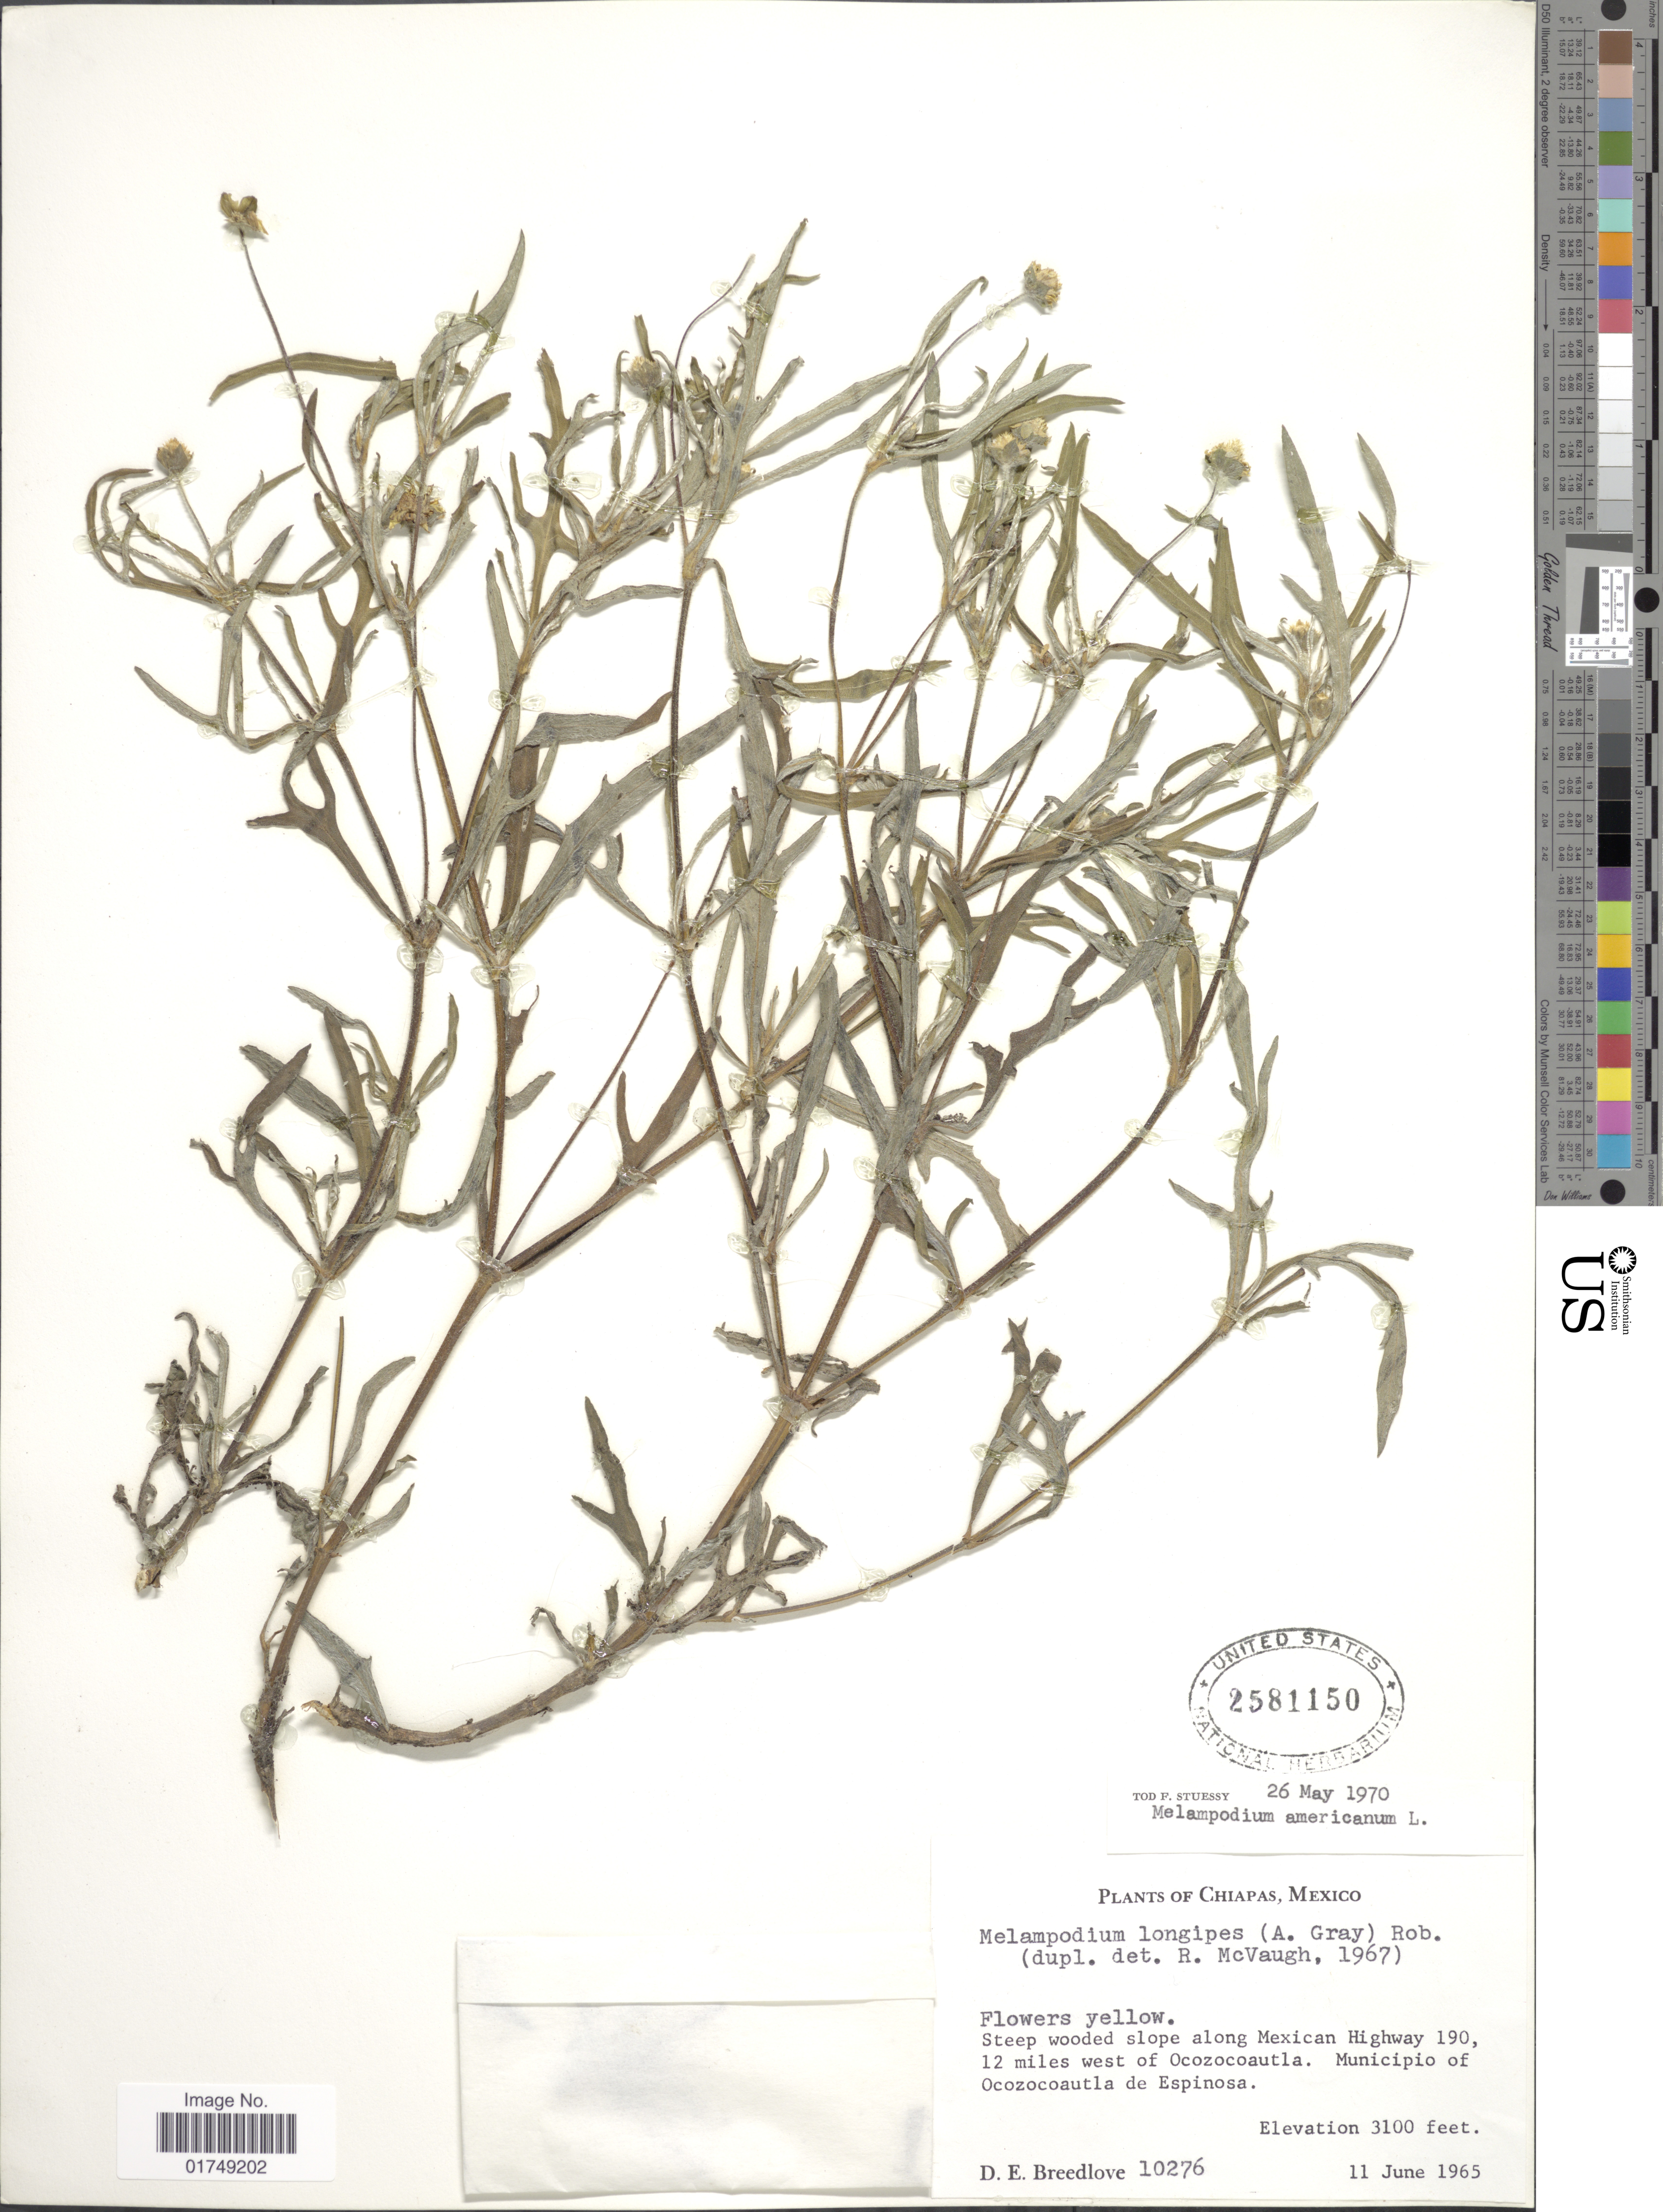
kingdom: Plantae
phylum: Tracheophyta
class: Magnoliopsida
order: Asterales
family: Asteraceae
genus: Melampodium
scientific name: Melampodium americanum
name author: L.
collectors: D. E. Breedlove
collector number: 10276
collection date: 1965-06-11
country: Mexico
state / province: Chiapas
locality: Slopes along Mexican Highway 190, 12 miles west of Ocozocoautla, Municipio of Ocozocoautla de Espinosa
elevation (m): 945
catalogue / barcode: US 2581150